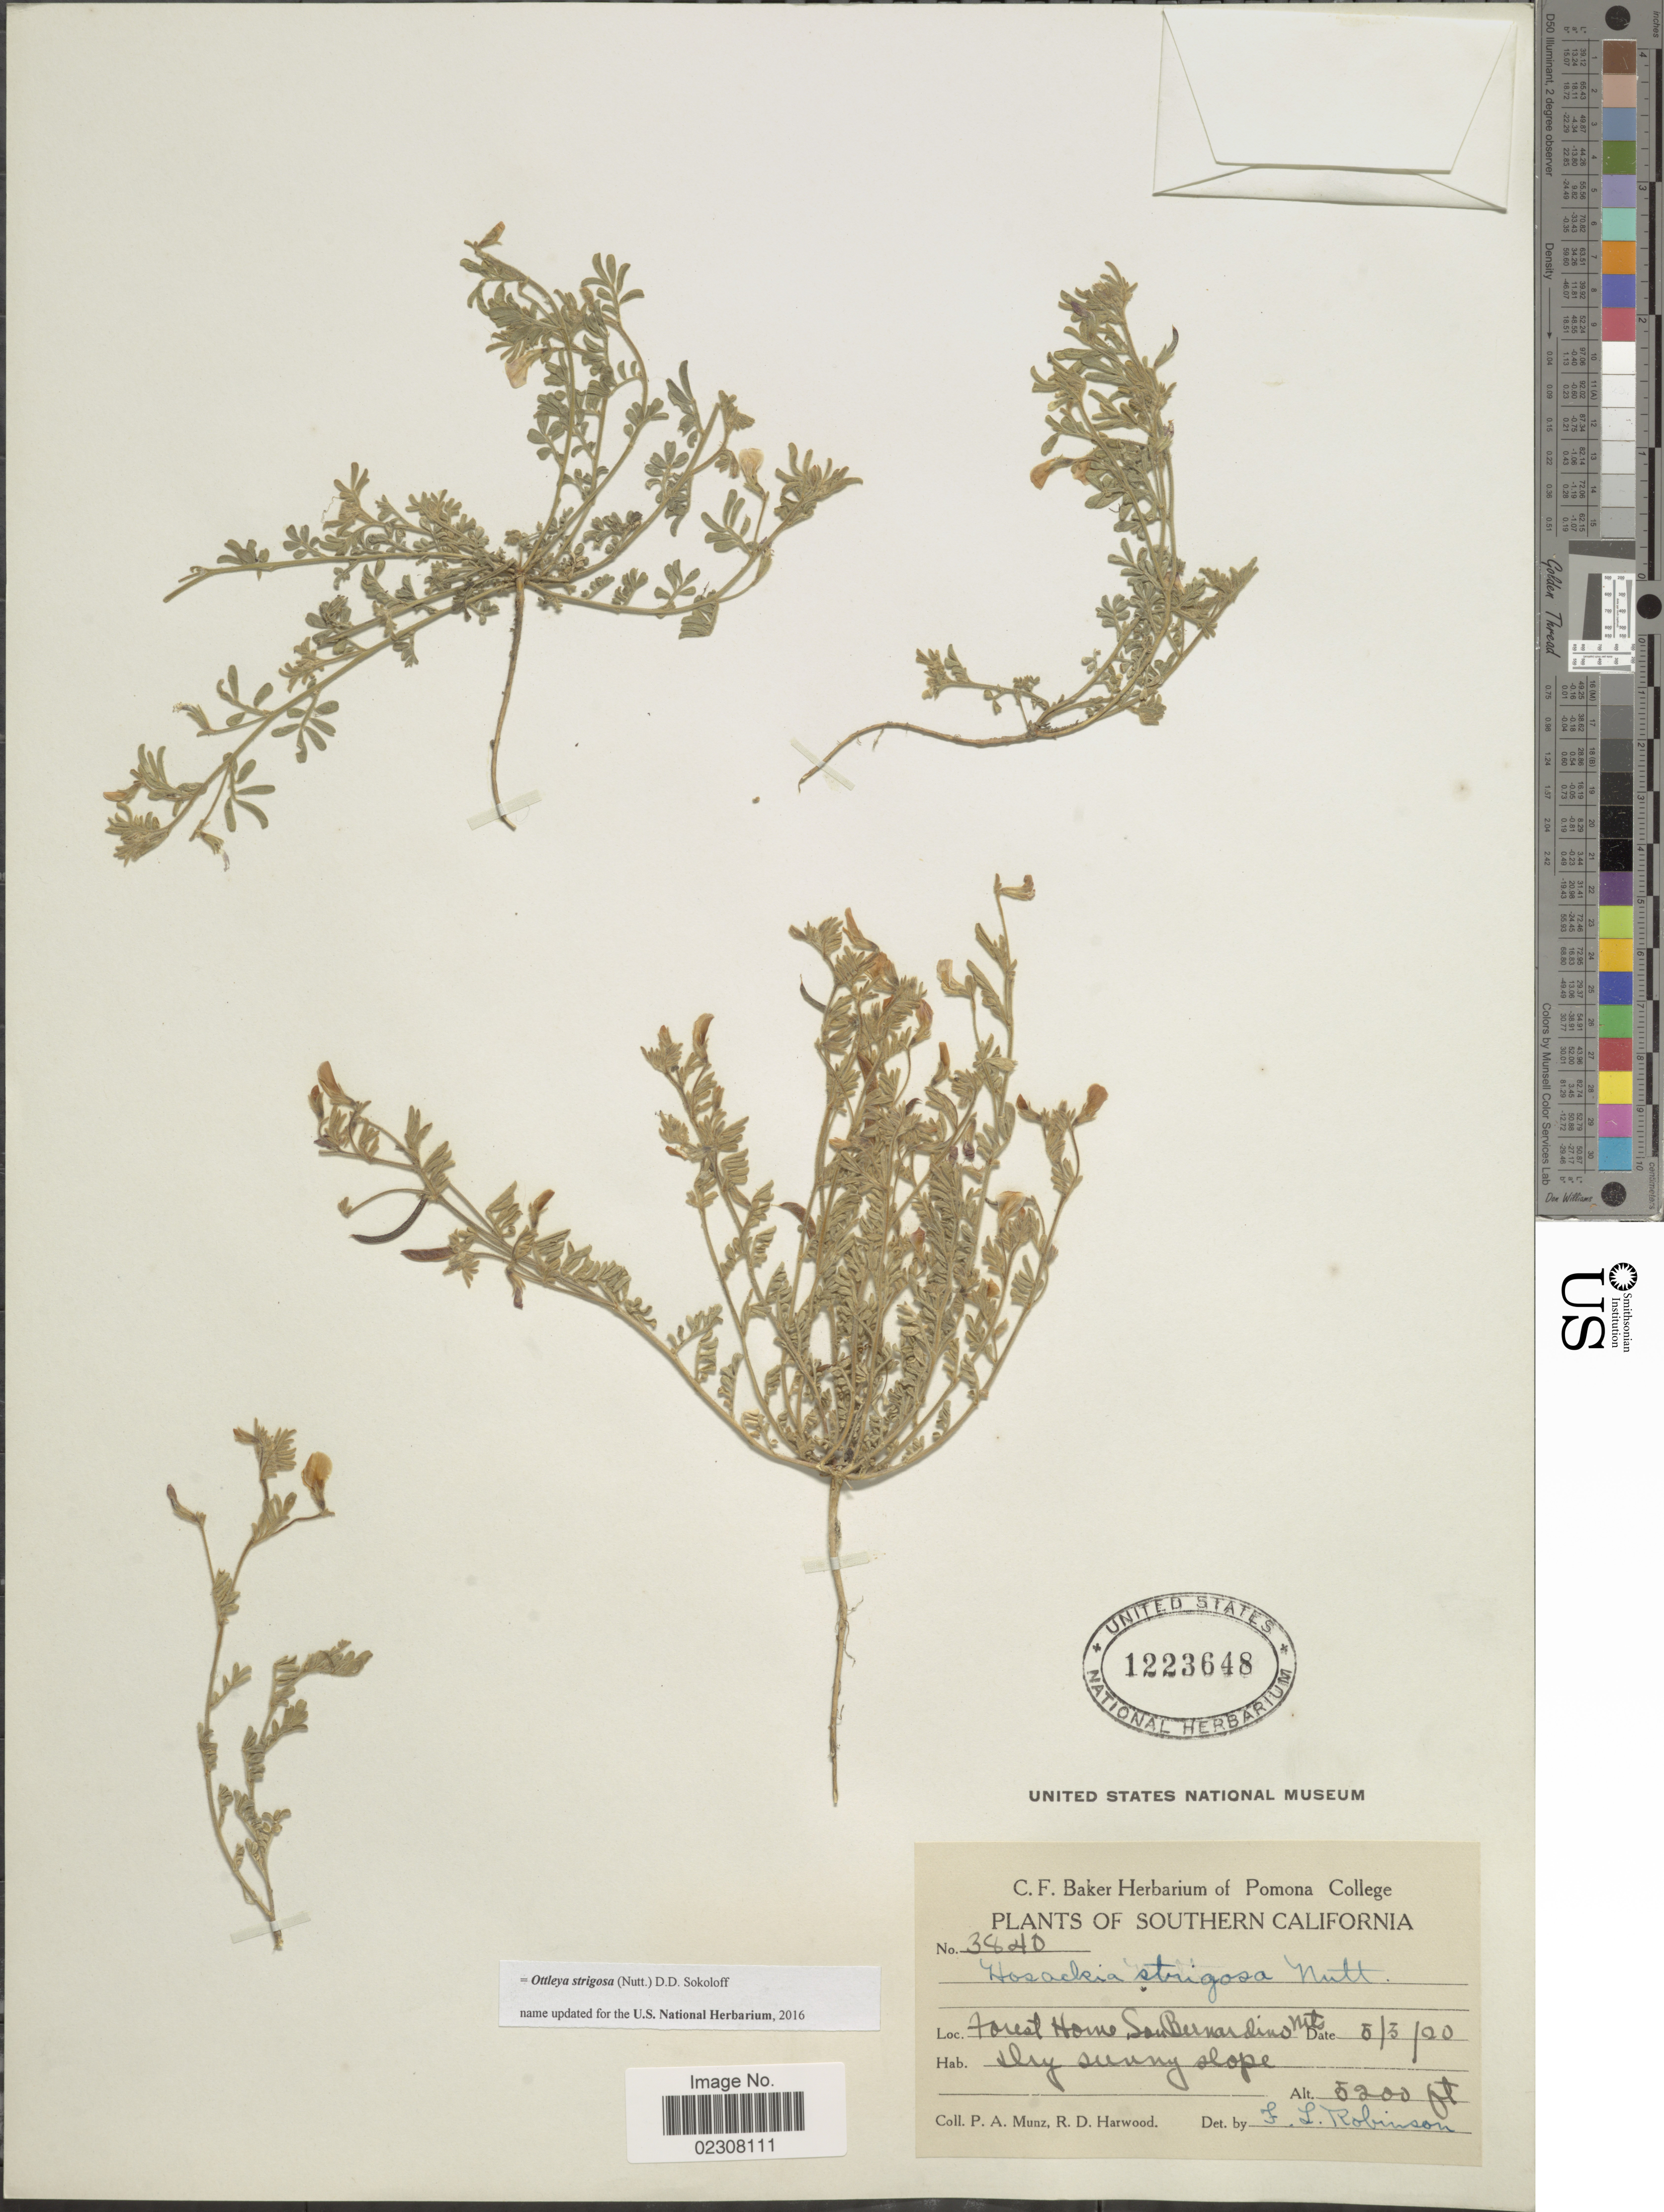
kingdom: Plantae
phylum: Tracheophyta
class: Magnoliopsida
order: Fabales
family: Fabaceae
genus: Ottleya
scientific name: Ottleya strigosa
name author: (Nutt.) D.D. Sokoloff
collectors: P. A. Munz & R. Harwood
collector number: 3840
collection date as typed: Transcribed d/m/y: 5/5/20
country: United States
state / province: California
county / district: San Bernardino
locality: Southern California, forest Home, San Bernardino Mts, Dry sunny slope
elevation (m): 1585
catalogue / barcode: US 1223648